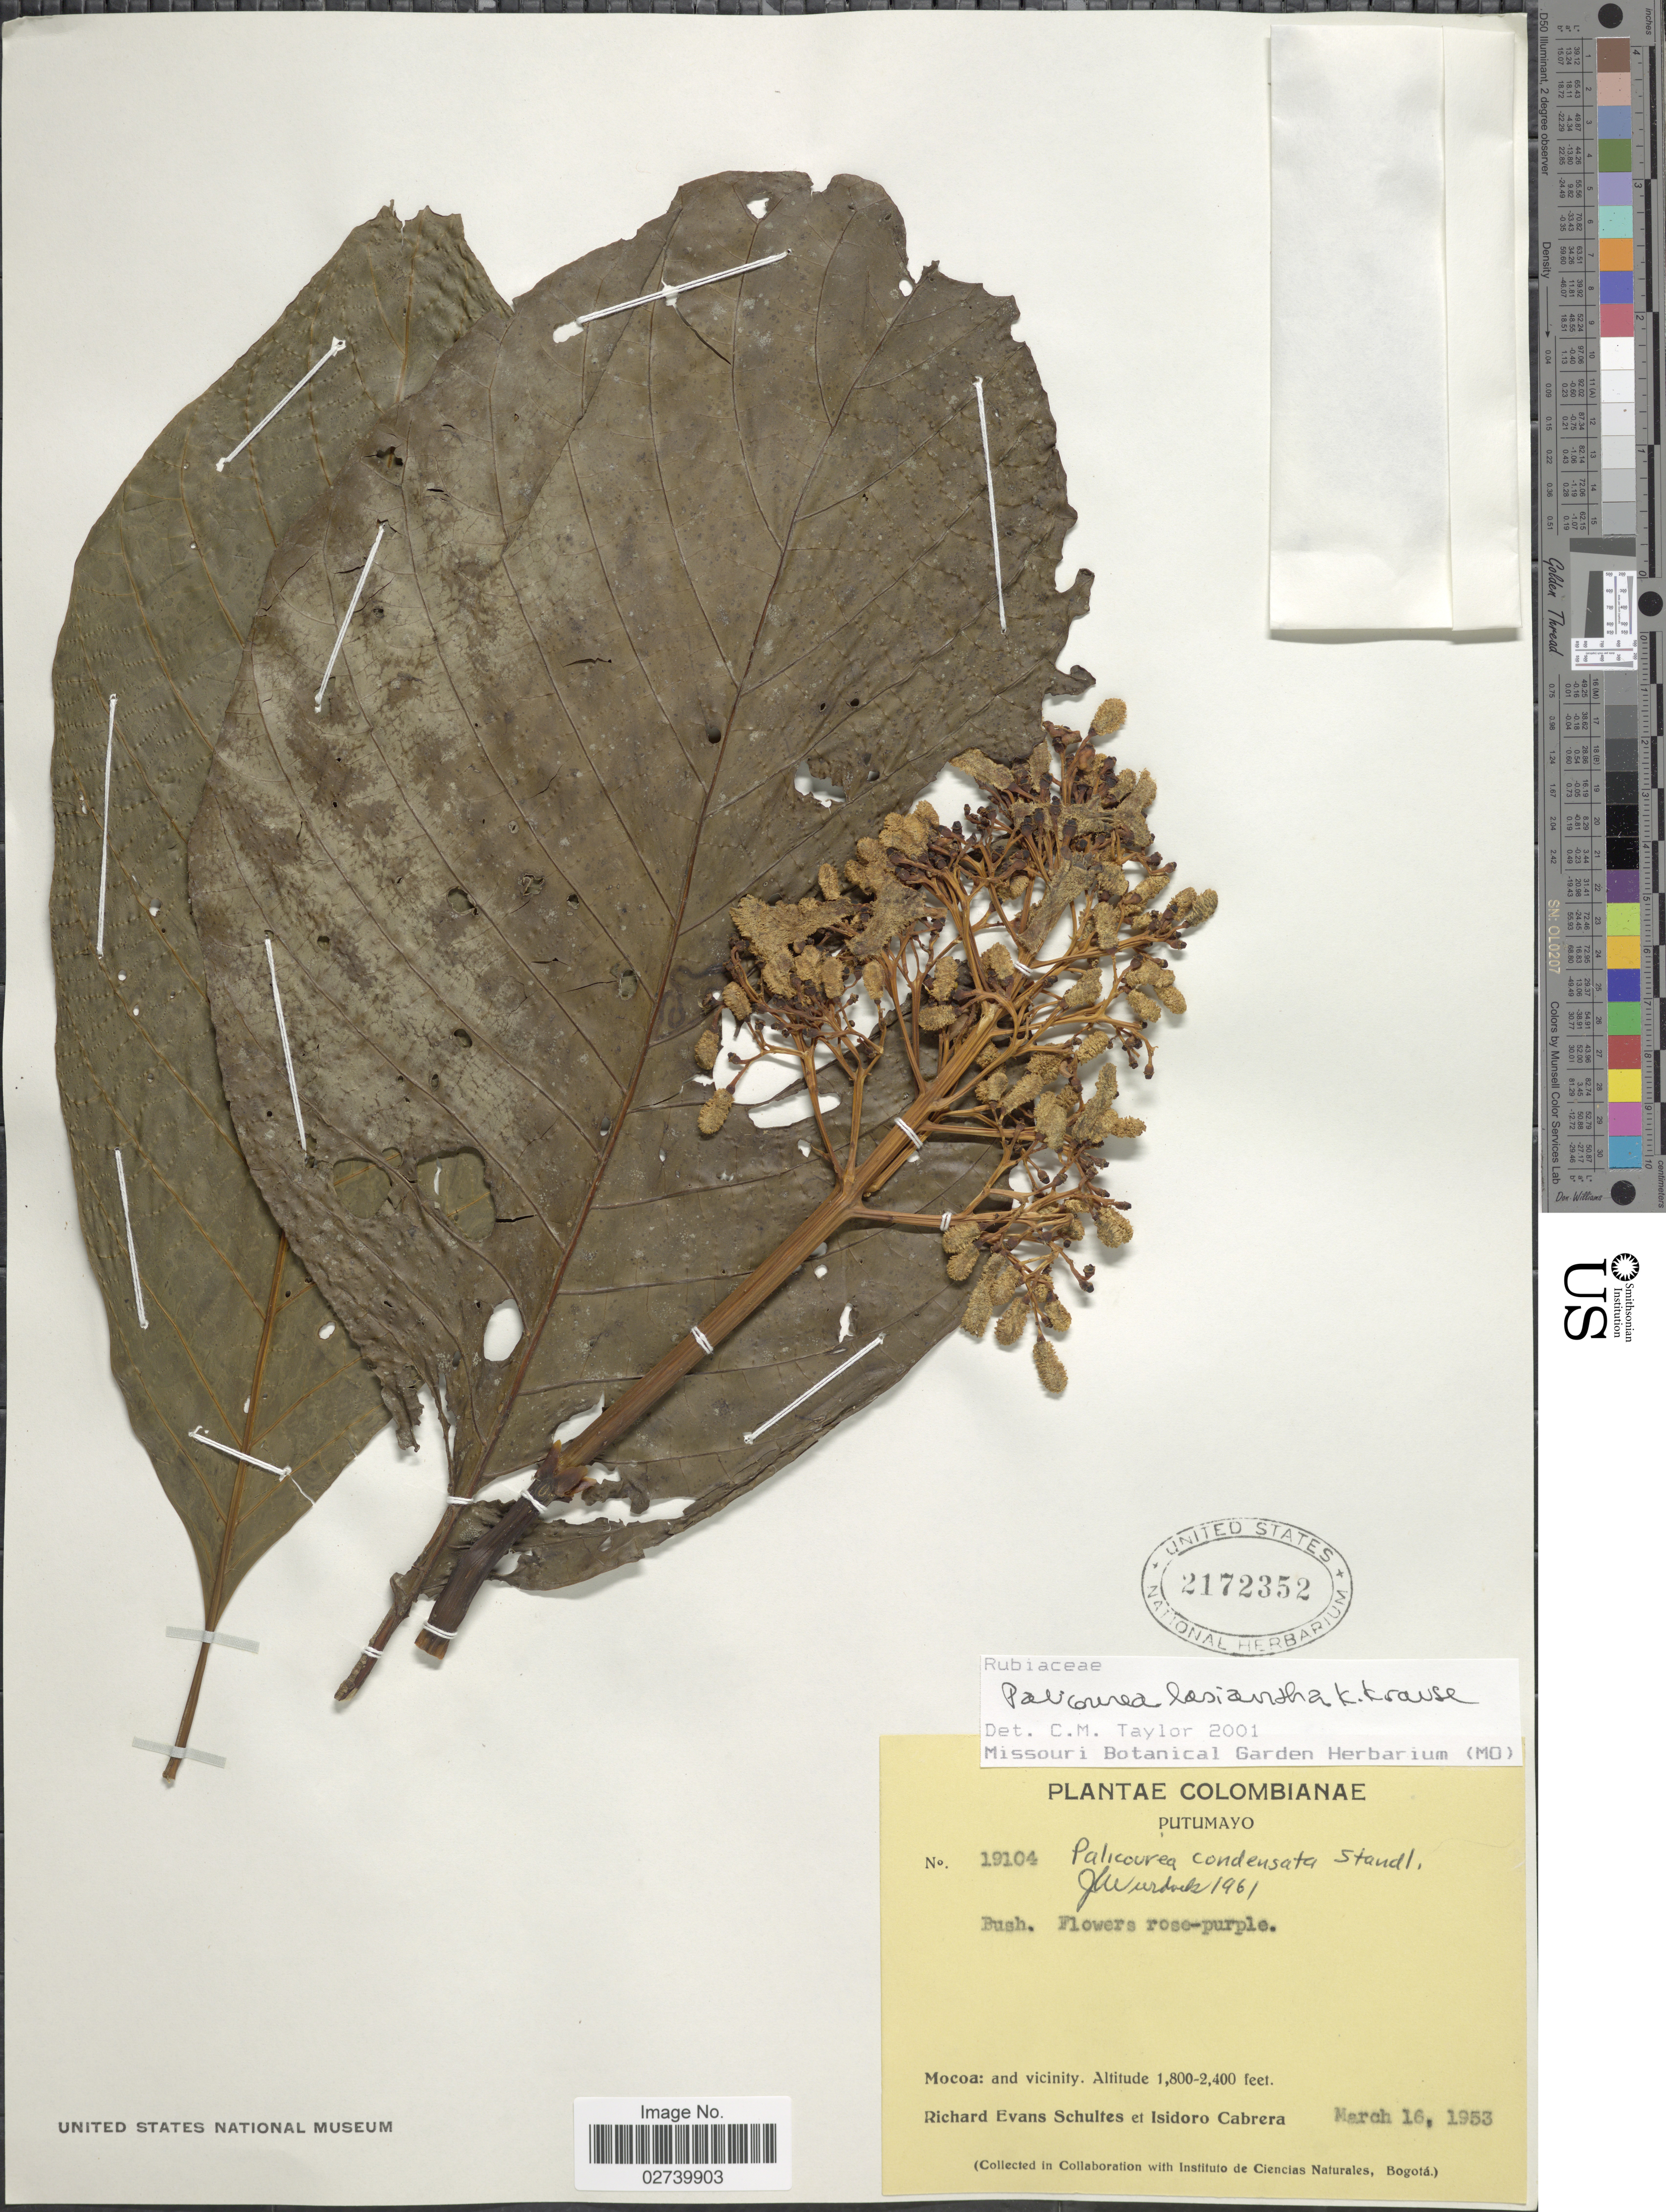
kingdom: Plantae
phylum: Tracheophyta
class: Magnoliopsida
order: Gentianales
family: Rubiaceae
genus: Palicourea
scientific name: Palicourea lasiantha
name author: Krause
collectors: R. E. Schultes & I. Cabrera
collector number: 19104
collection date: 1953-03-16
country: Colombia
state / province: Putumayo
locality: Mocoa: and vicinity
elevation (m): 549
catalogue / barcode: US 2172352